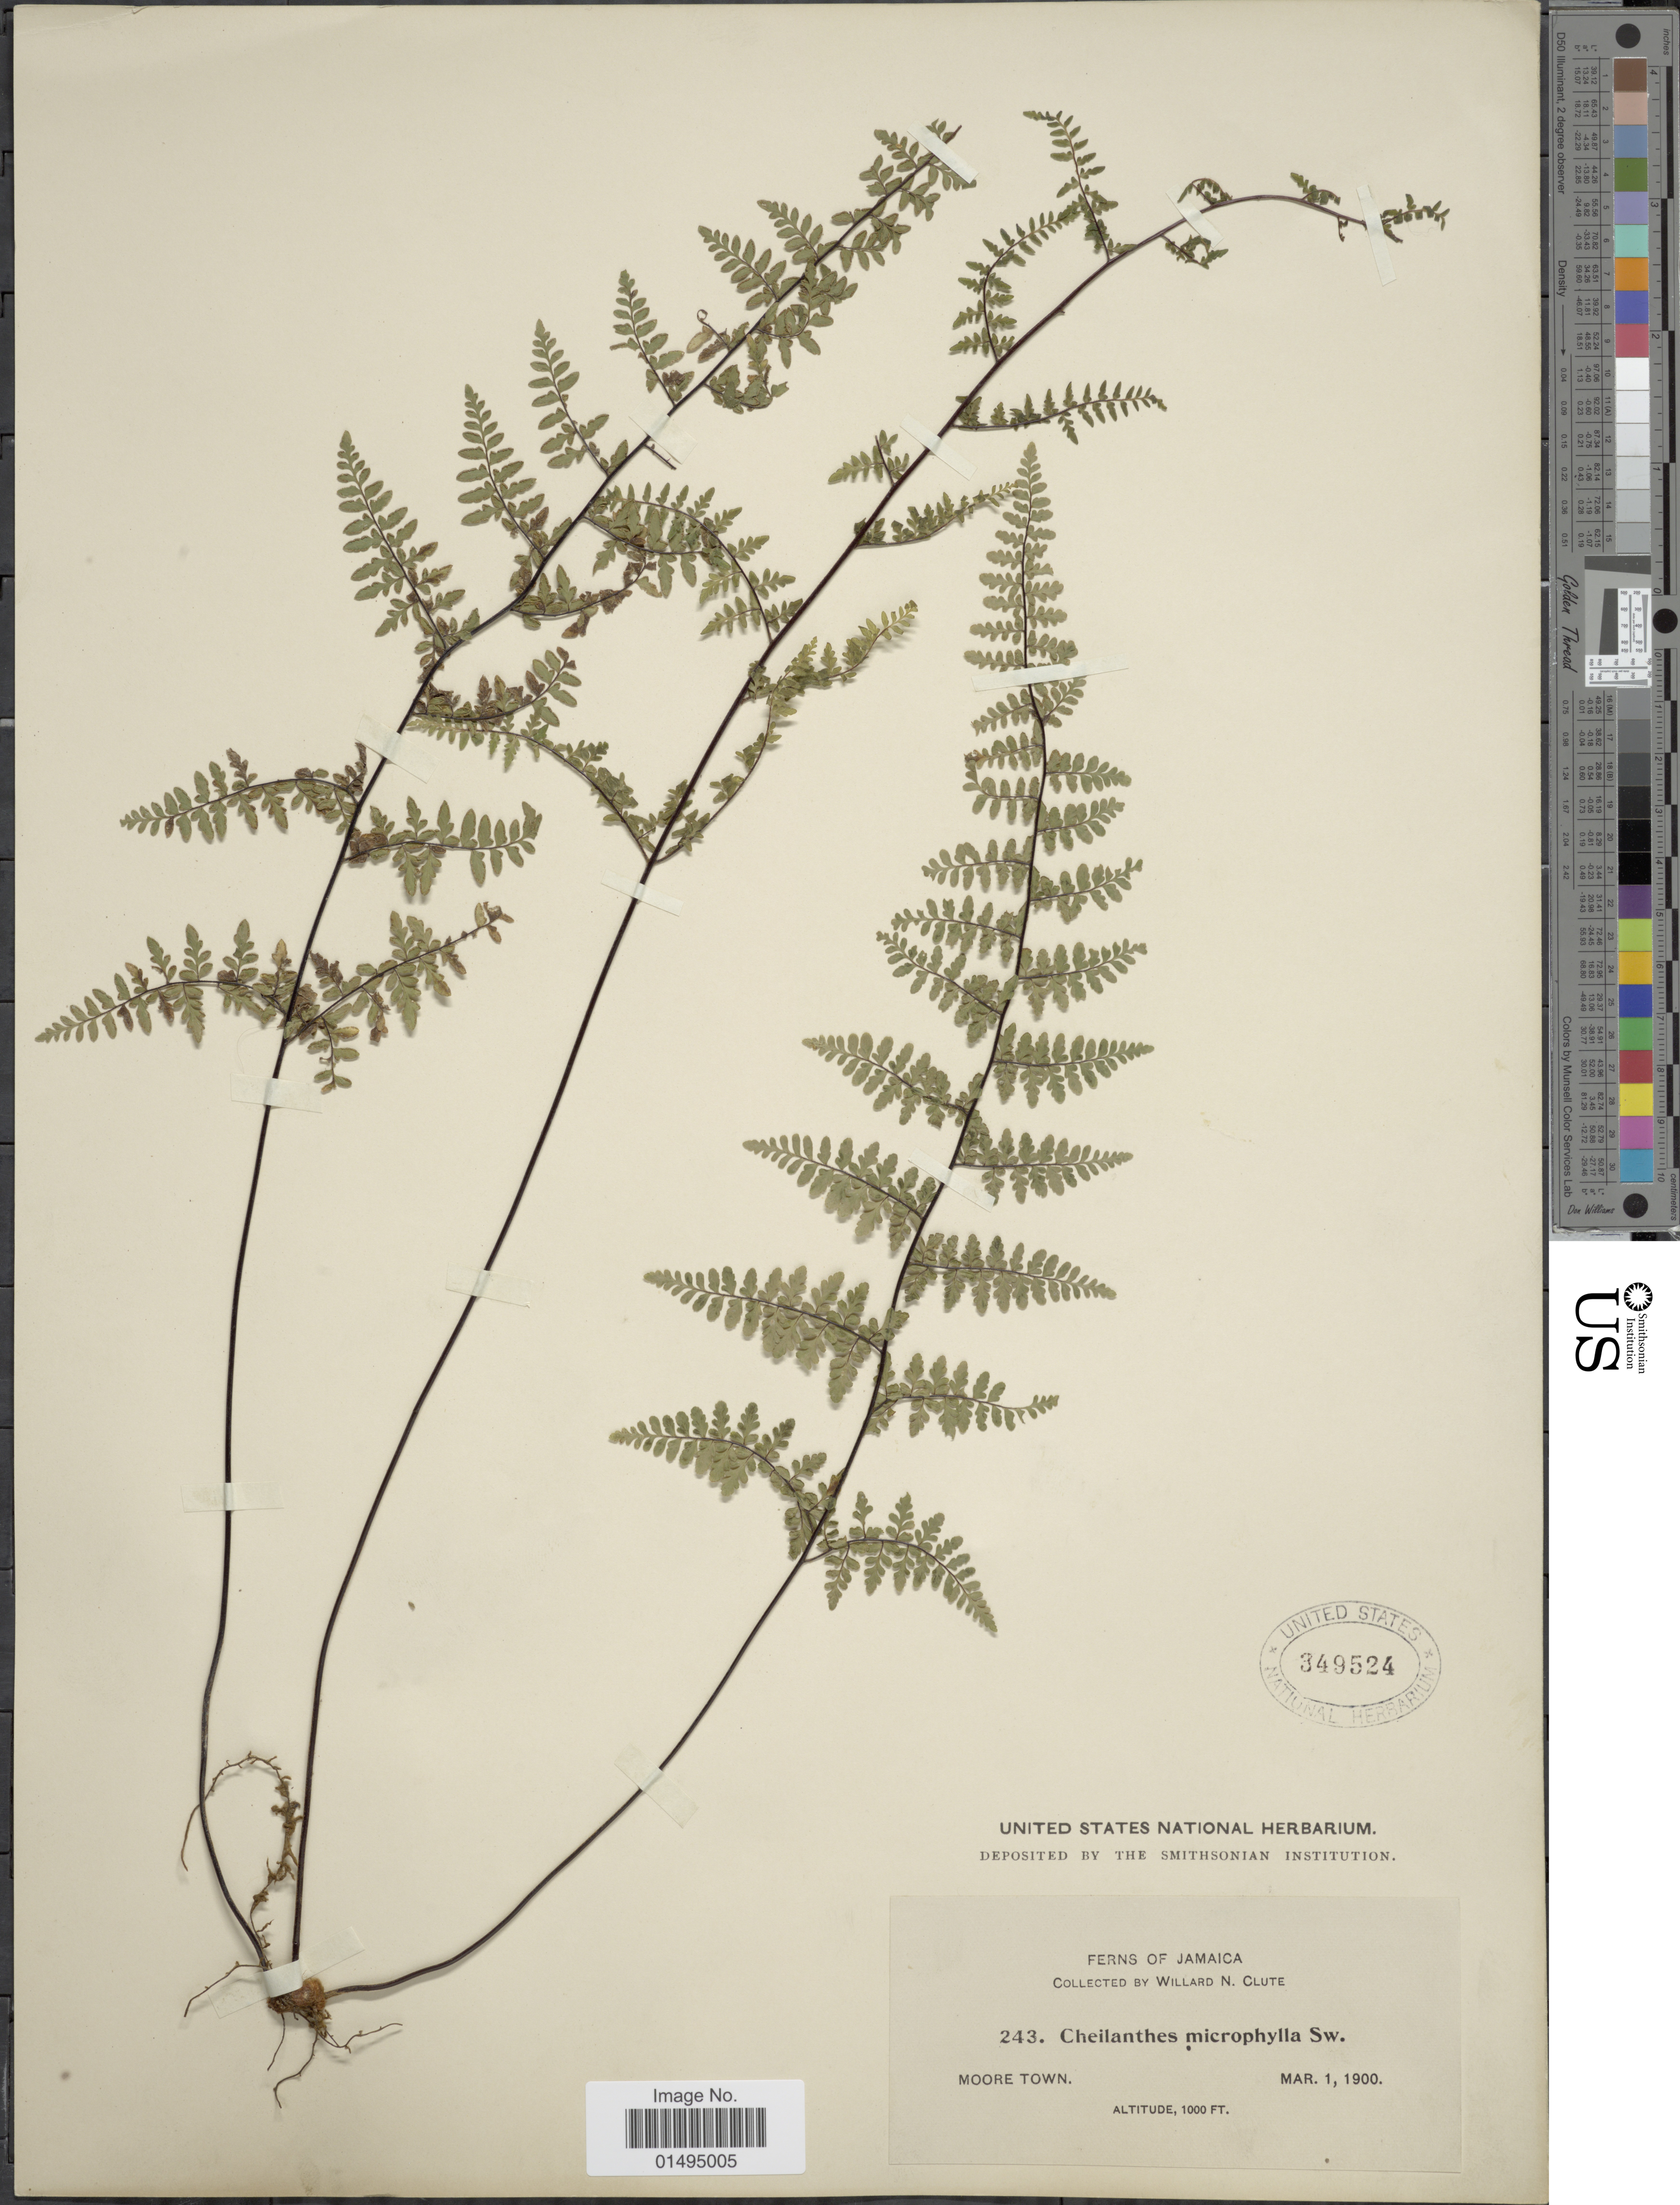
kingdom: Plantae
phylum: Tracheophyta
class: Polypodiopsida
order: Polypodiales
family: Pteridaceae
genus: Myriopteris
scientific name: Myriopteris microphylla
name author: (Sw.) Grusz & Windham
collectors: W. N. Clute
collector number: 243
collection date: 1900-03-01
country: Jamaica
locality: Moore Town, Jamaica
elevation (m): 305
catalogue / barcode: US 349524